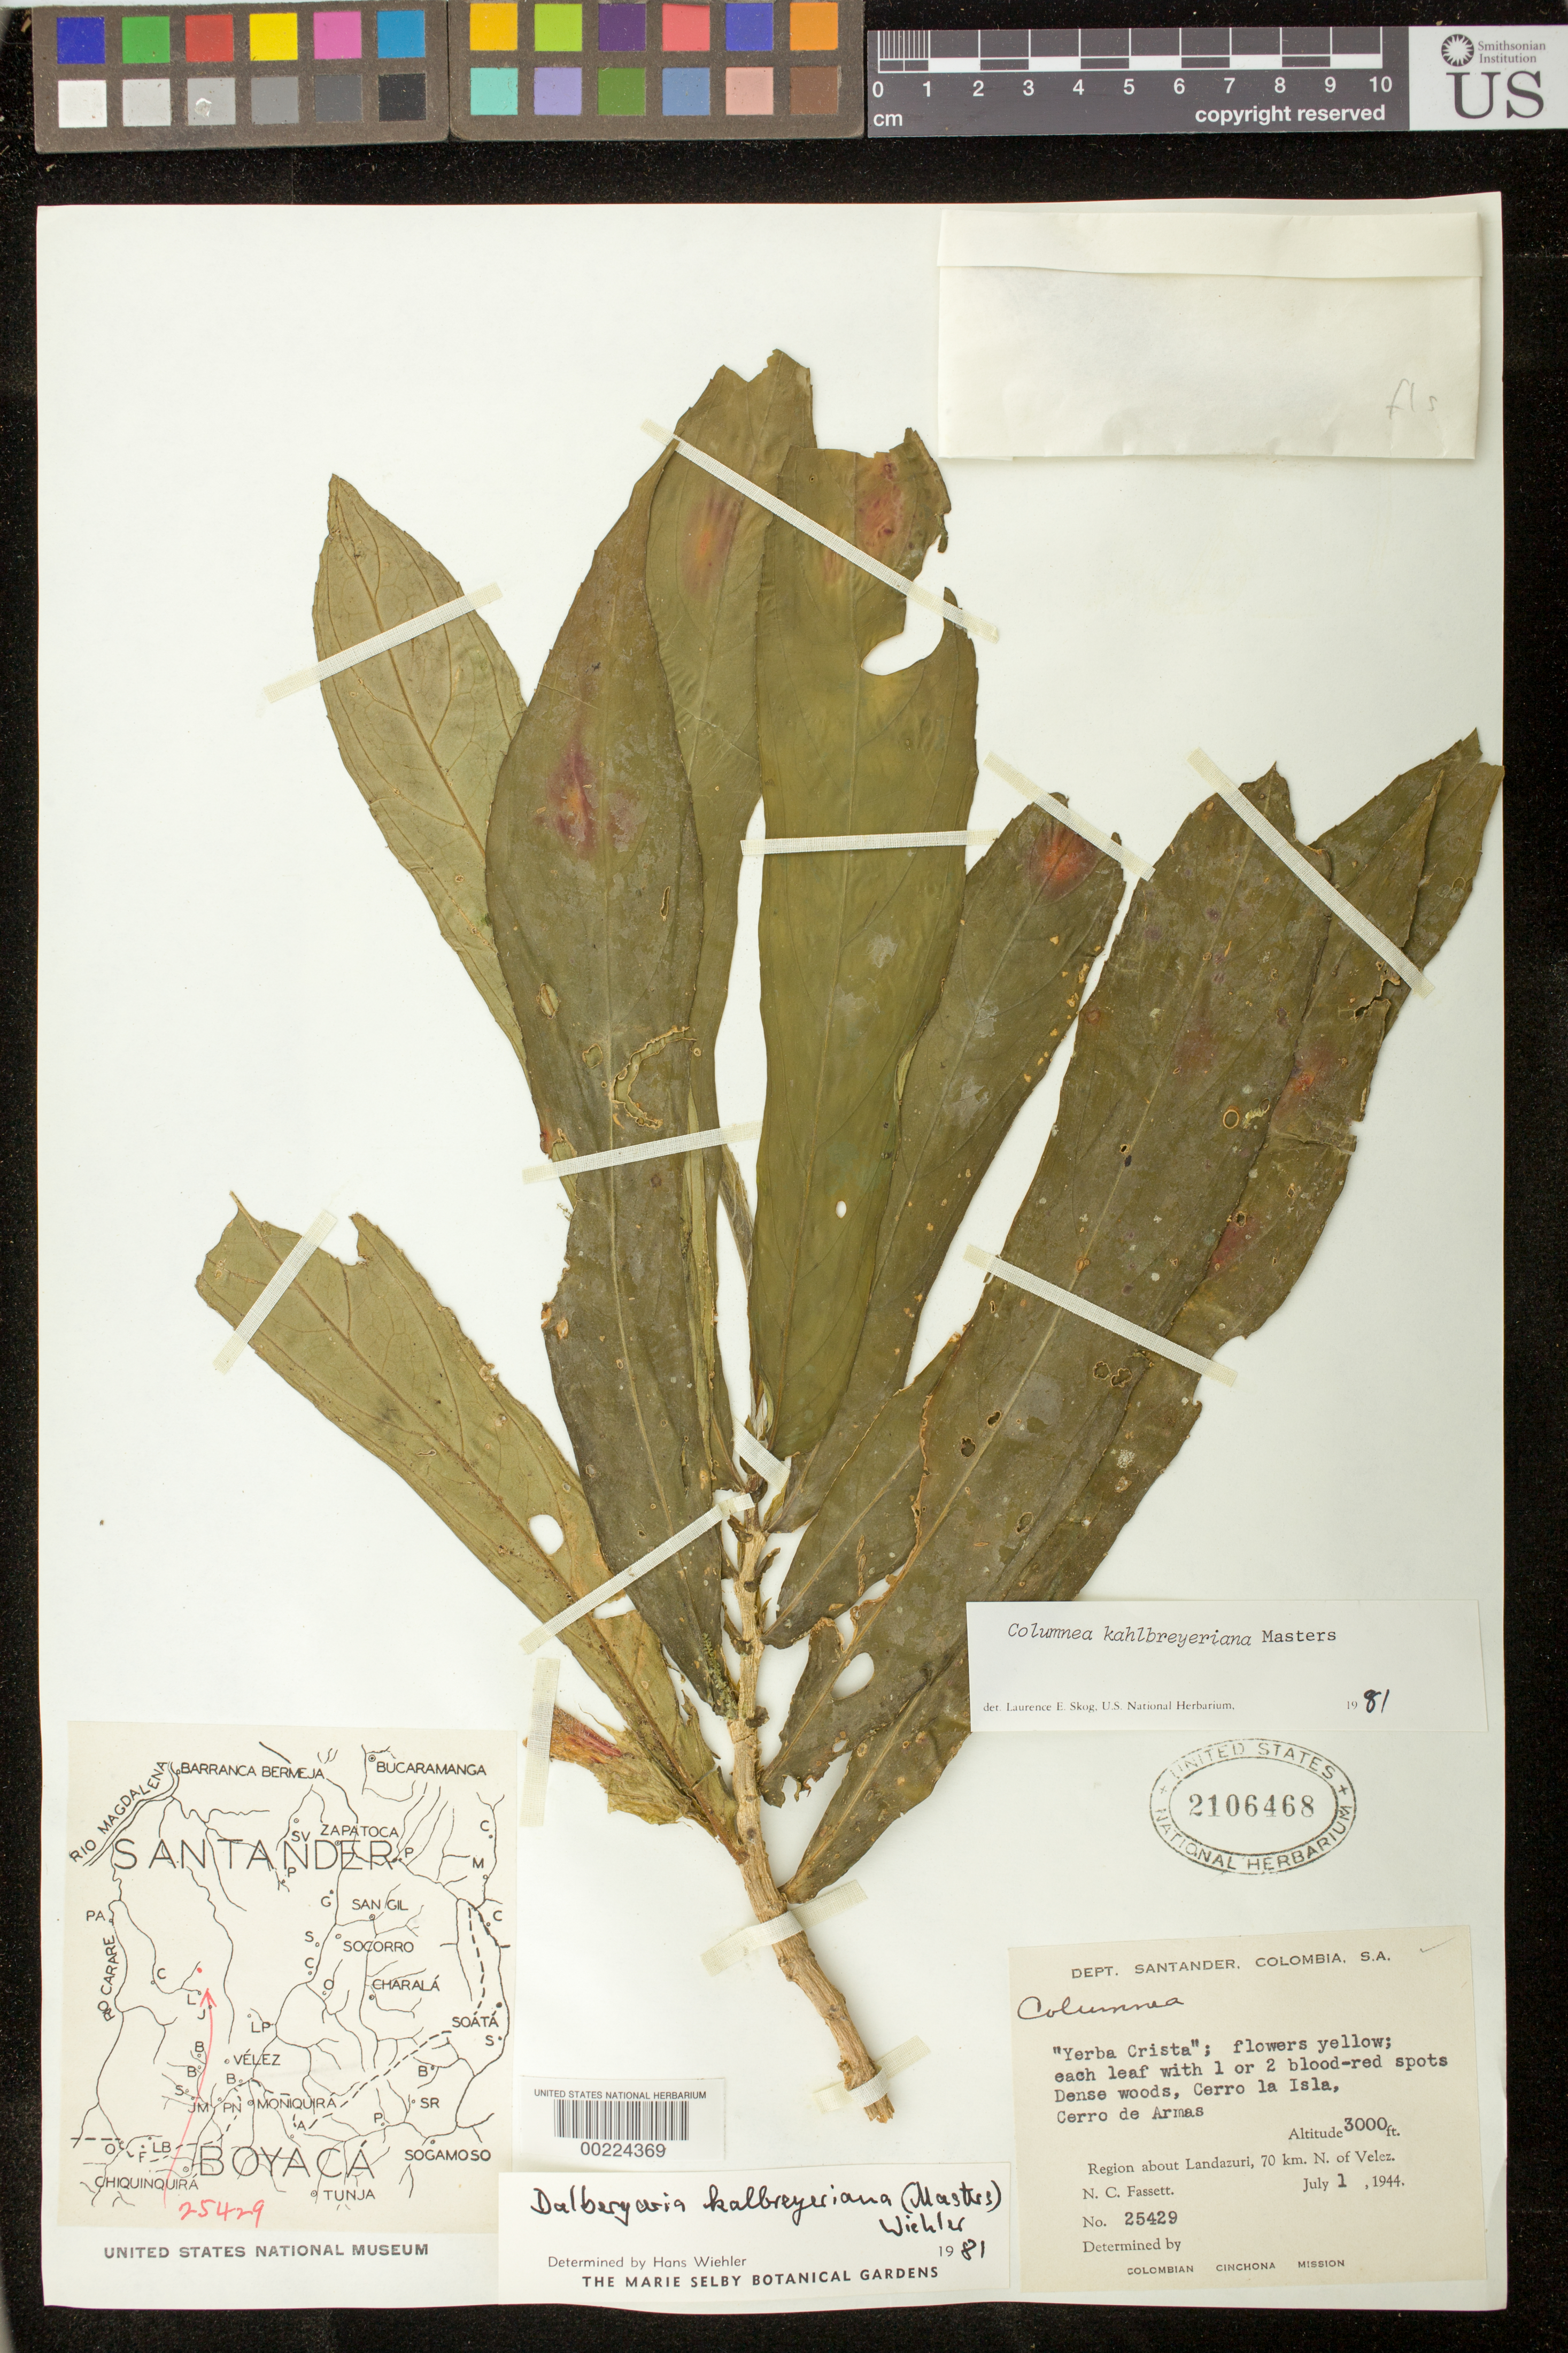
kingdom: Plantae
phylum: Tracheophyta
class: Magnoliopsida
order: Lamiales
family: Gesneriaceae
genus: Columnea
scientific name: Columnea kalbreyeriana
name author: Mast.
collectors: N. C. Fassett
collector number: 25429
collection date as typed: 01 Jul 1944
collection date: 1944-07-01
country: Colombia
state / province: Santander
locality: Region about Landazuri, 70 km N of Velez, Cerro La Isla, Cerro de Armas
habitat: Dense woods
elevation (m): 914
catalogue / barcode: US 2106468